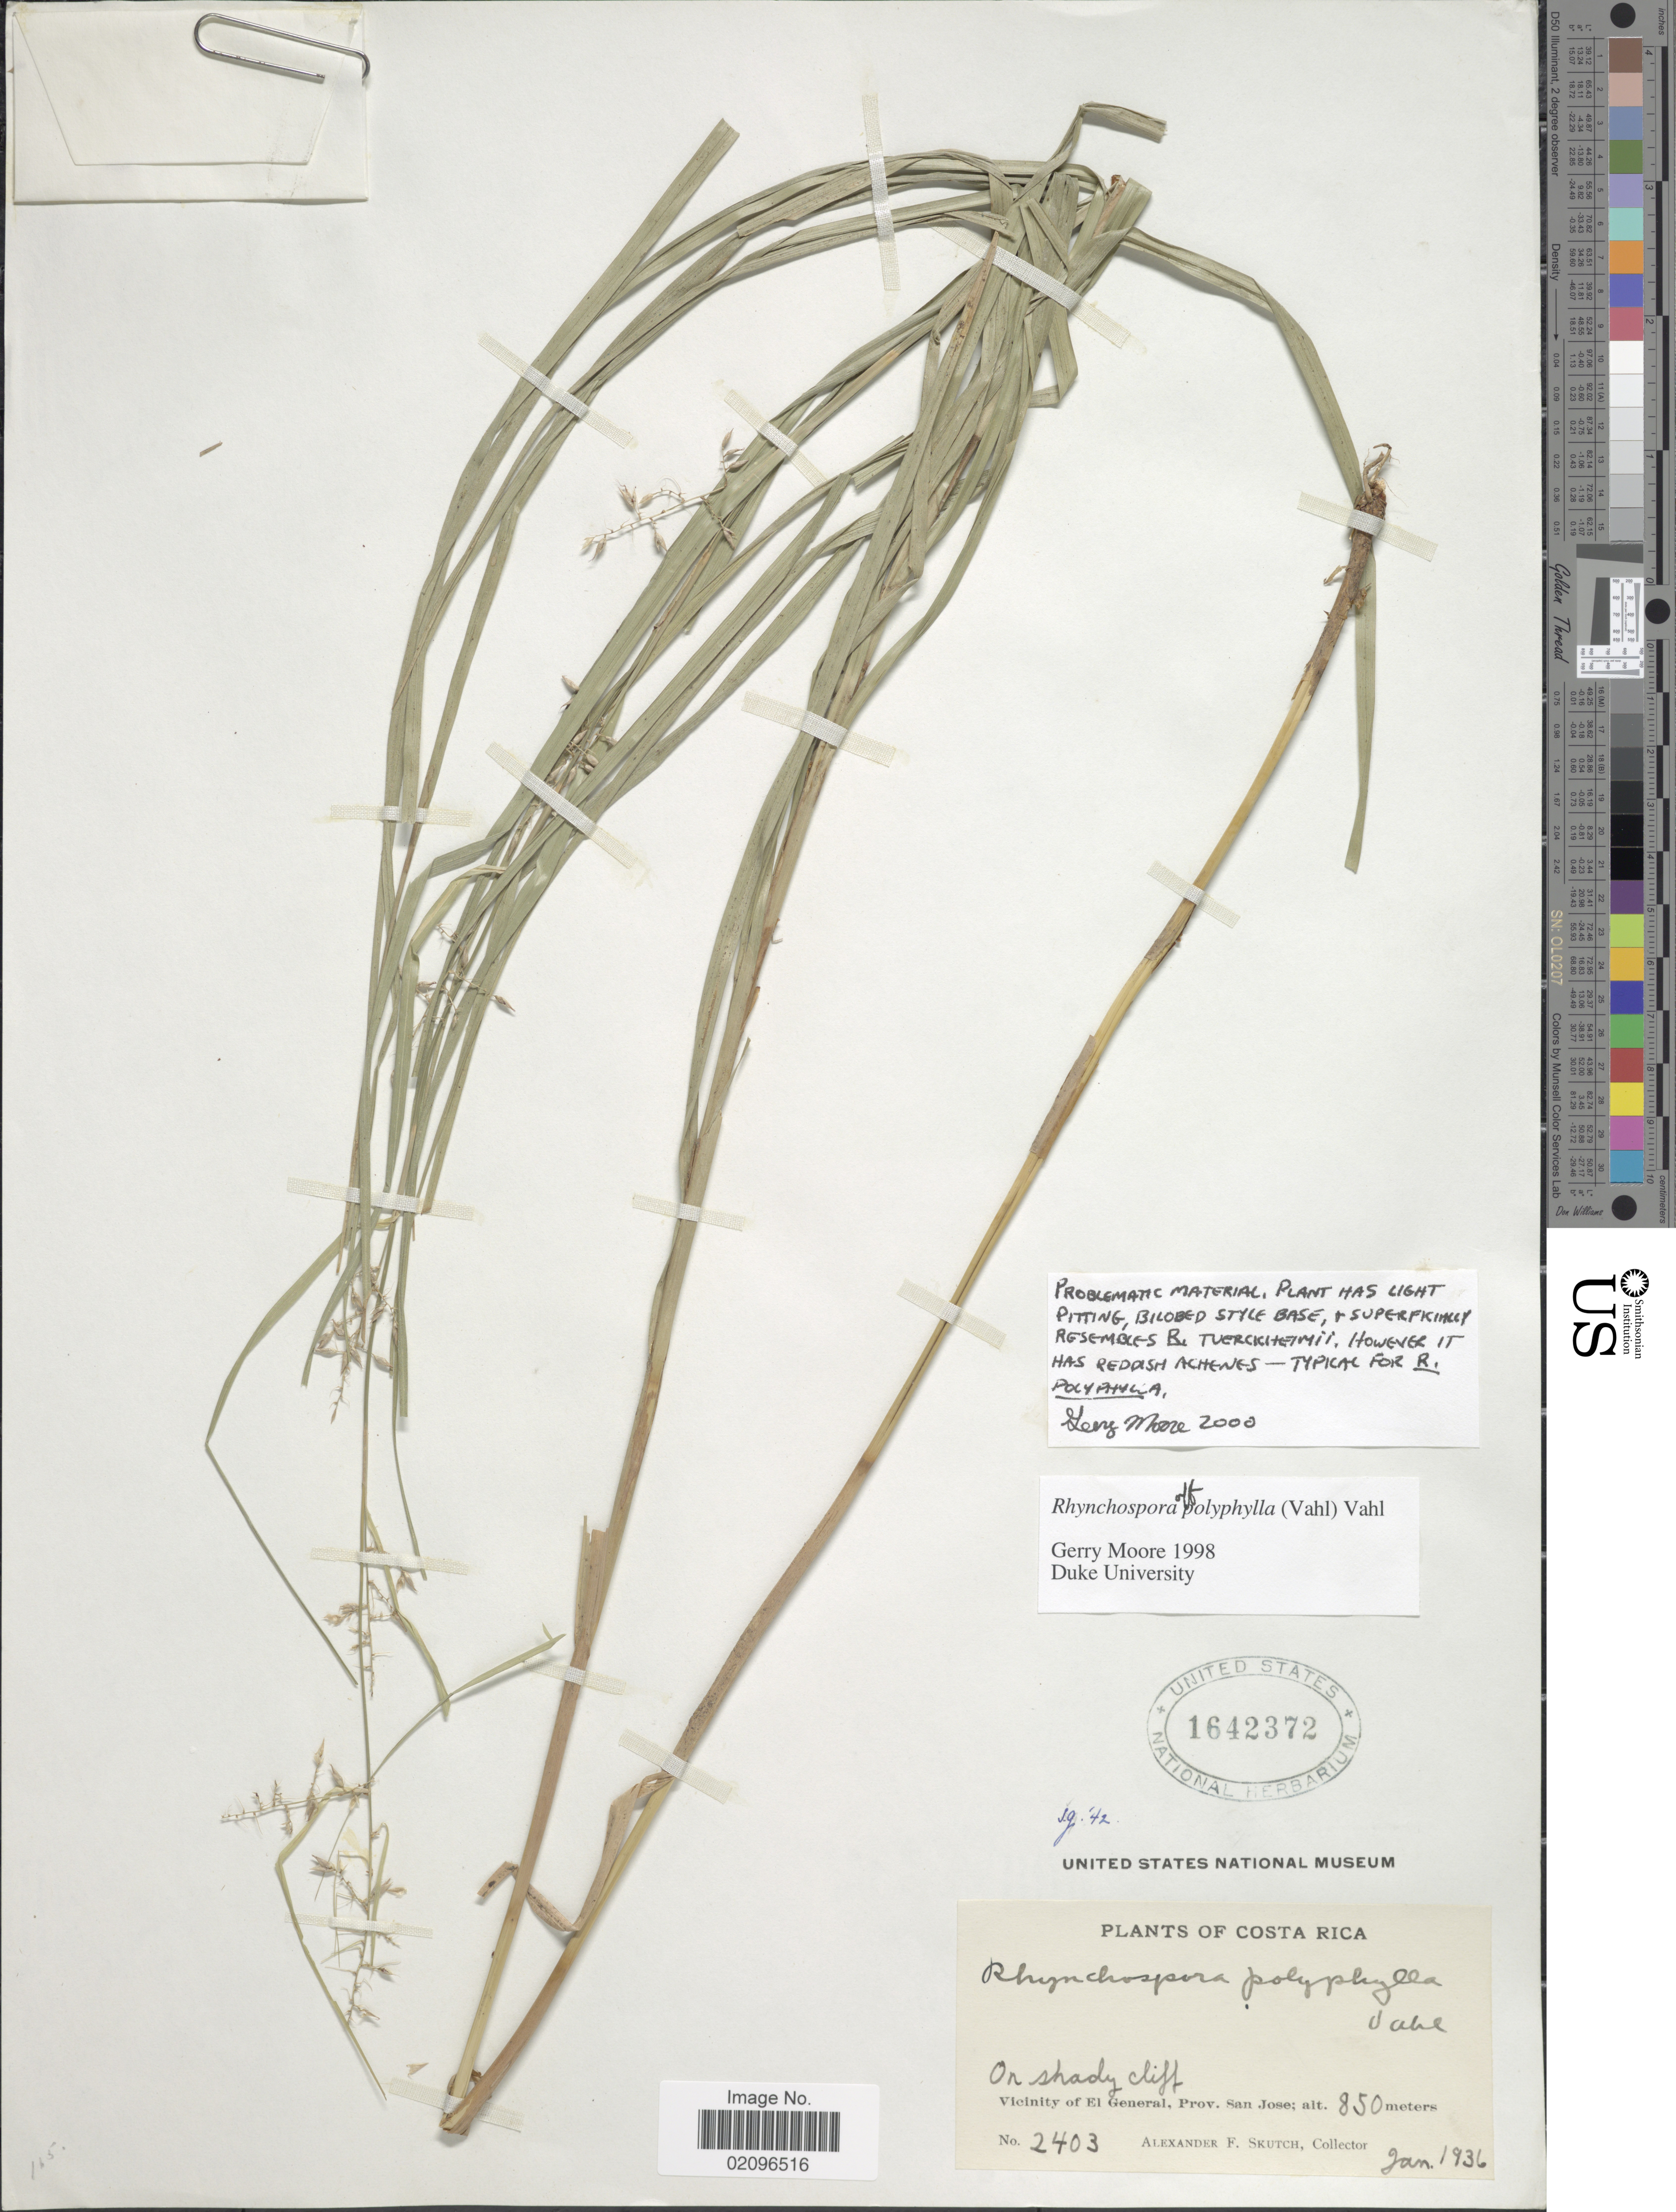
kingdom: Plantae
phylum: Tracheophyta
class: Liliopsida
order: Poales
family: Cyperaceae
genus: Rhynchospora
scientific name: Rhynchospora polyphylla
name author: (Vahl) Vahl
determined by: Moore, G.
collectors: A. F. Skutch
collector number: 2403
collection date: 1936-01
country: Costa Rica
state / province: San José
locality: On shady cliff. Vicinity of El General, Prov. San Jose,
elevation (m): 850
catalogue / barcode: US 1642372